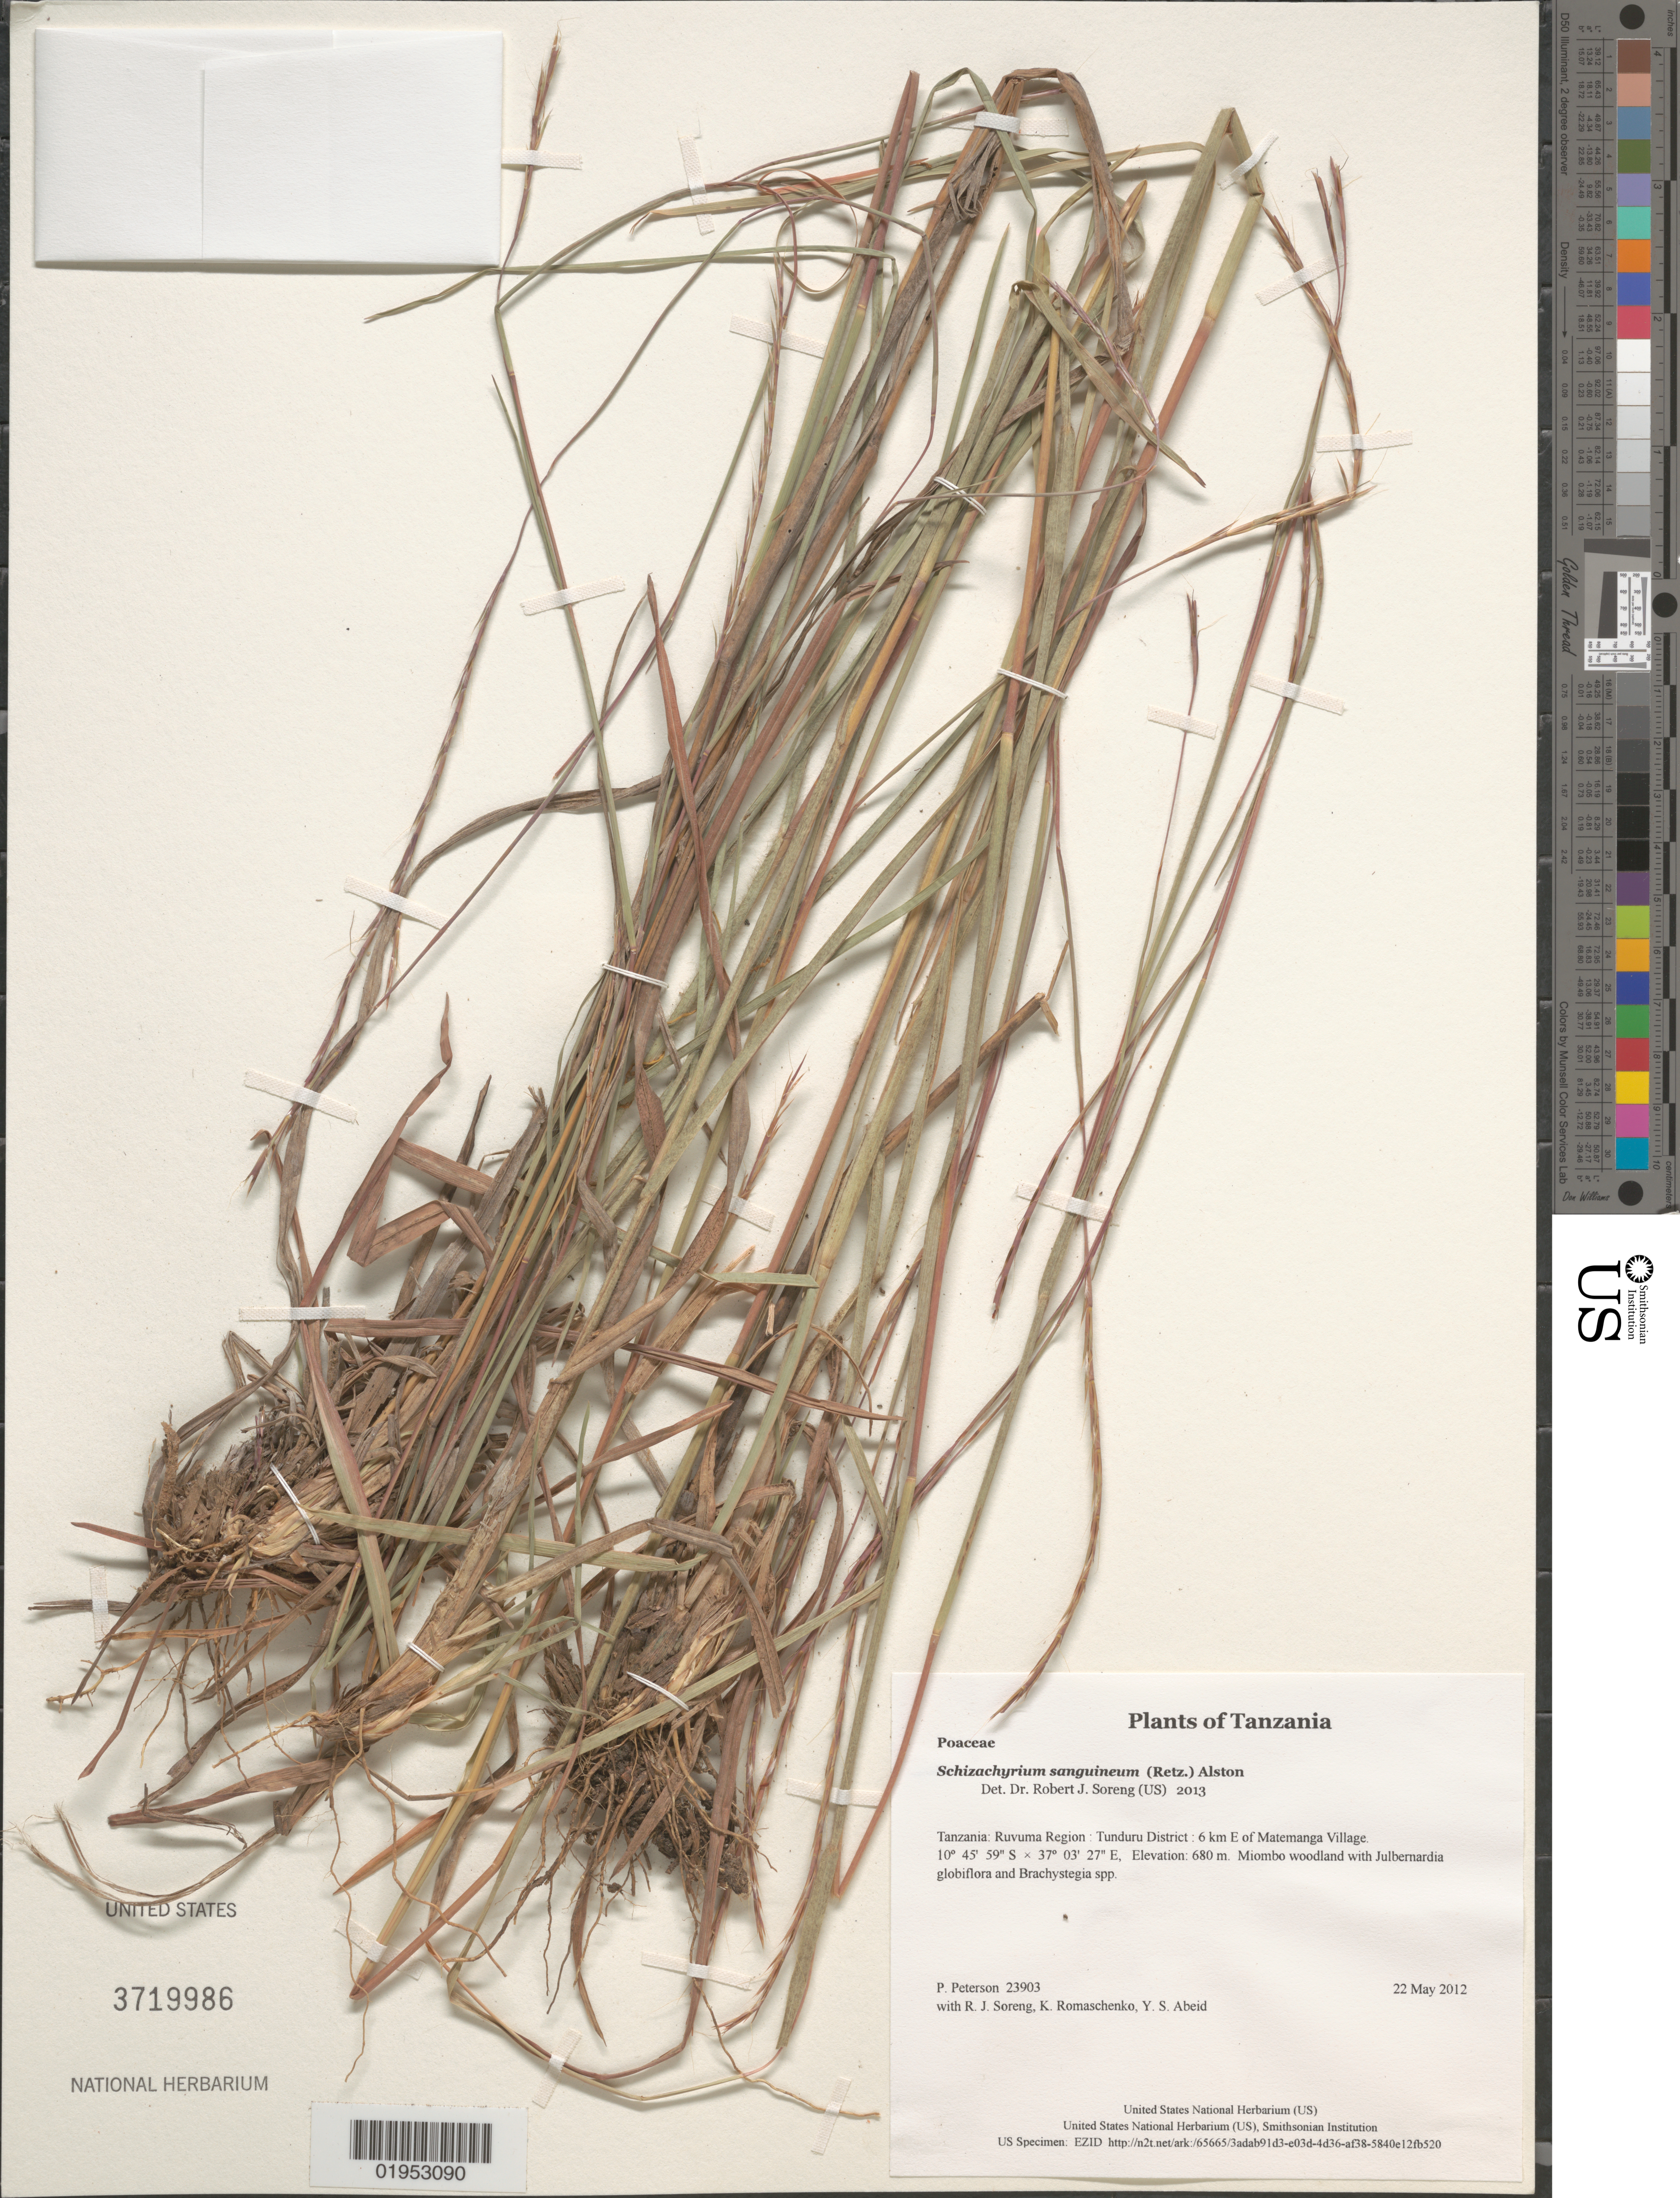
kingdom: Plantae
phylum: Tracheophyta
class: Liliopsida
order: Poales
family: Poaceae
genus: Schizachyrium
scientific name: Schizachyrium sanguineum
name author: (Retz.) Alston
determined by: Soreng, Robert J., Research Associate (BOT), Smithsonian Institution - National Museum of Natural History (UNITED STATES)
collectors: P. M. Peterson, R. J. Soreng, K. Romaschenko & Y. Abeid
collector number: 23903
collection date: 2012-05-22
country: Tanzania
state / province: Ruvuma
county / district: Tunduru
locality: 6 km E of Matemanga Village.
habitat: Miombo woodland with Julbernardia globiflora and Brachystegia spp.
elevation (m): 680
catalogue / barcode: US 3719986